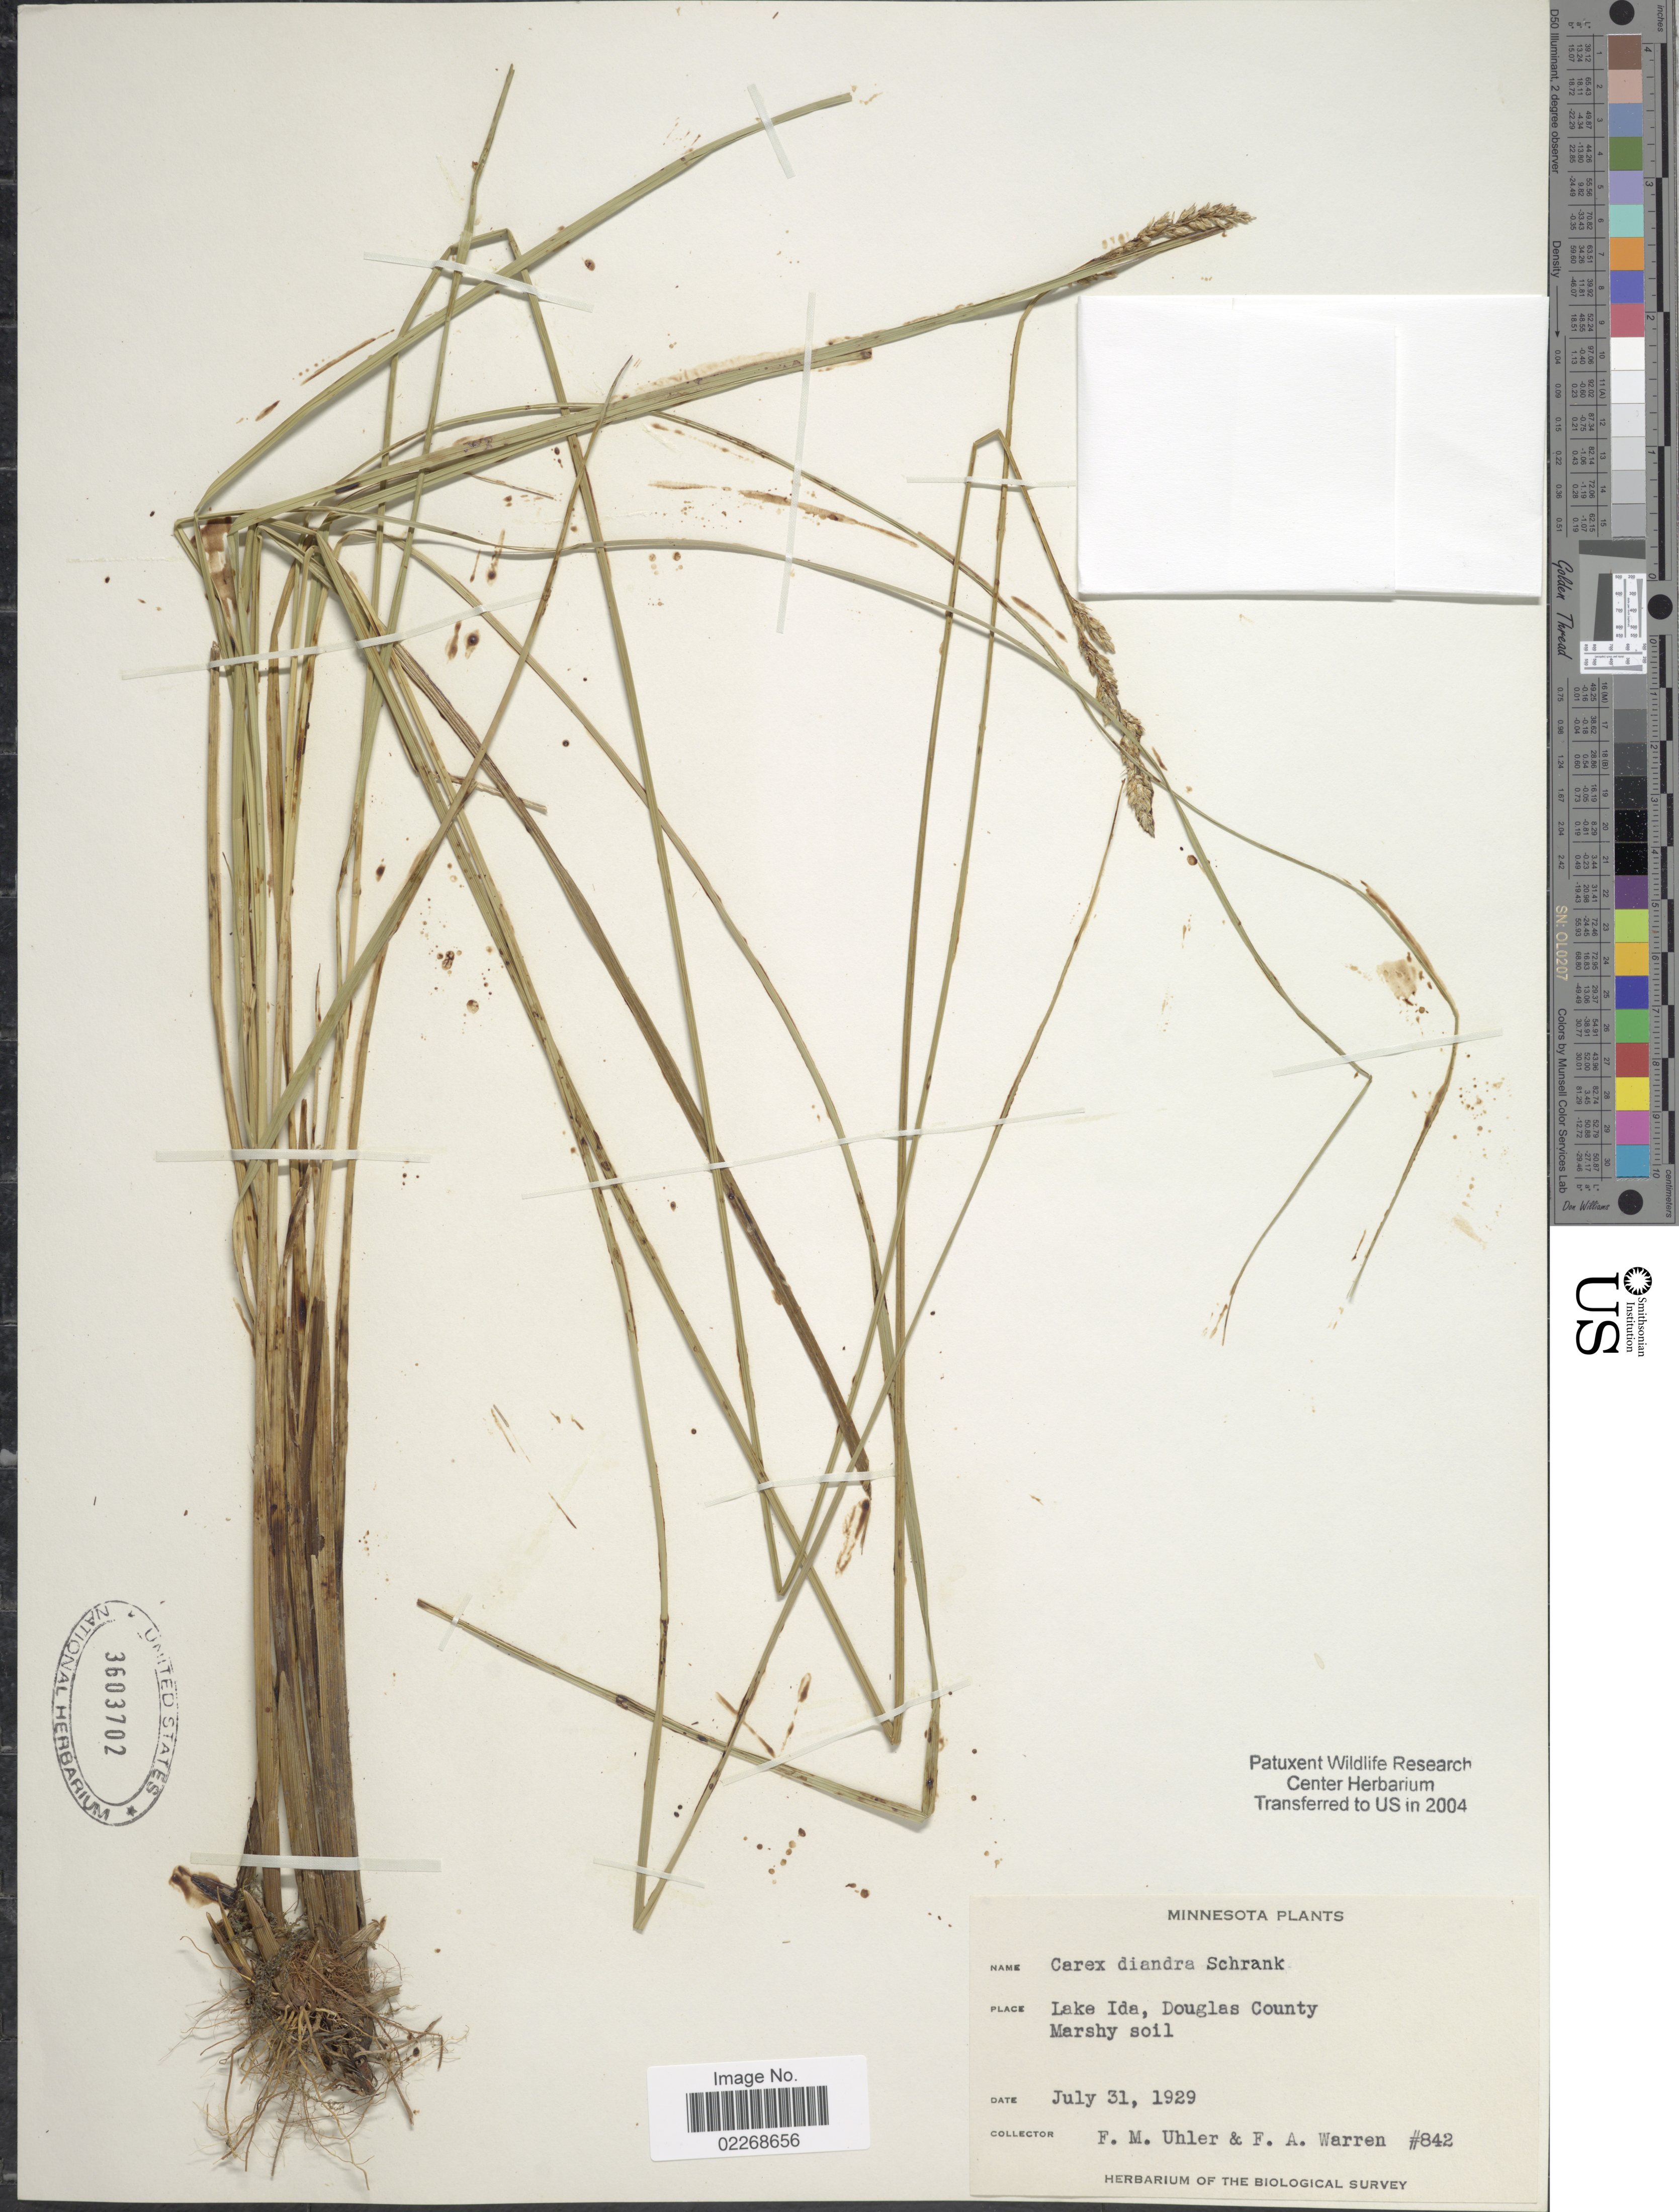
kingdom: Plantae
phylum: Tracheophyta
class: Liliopsida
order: Poales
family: Cyperaceae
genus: Carex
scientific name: Carex diandra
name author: Schrank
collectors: F. M. Uhler & F. Warren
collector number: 842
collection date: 1929-07-31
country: United States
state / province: Minnesota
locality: Lake Ida, Douglas County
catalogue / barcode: US 3603702